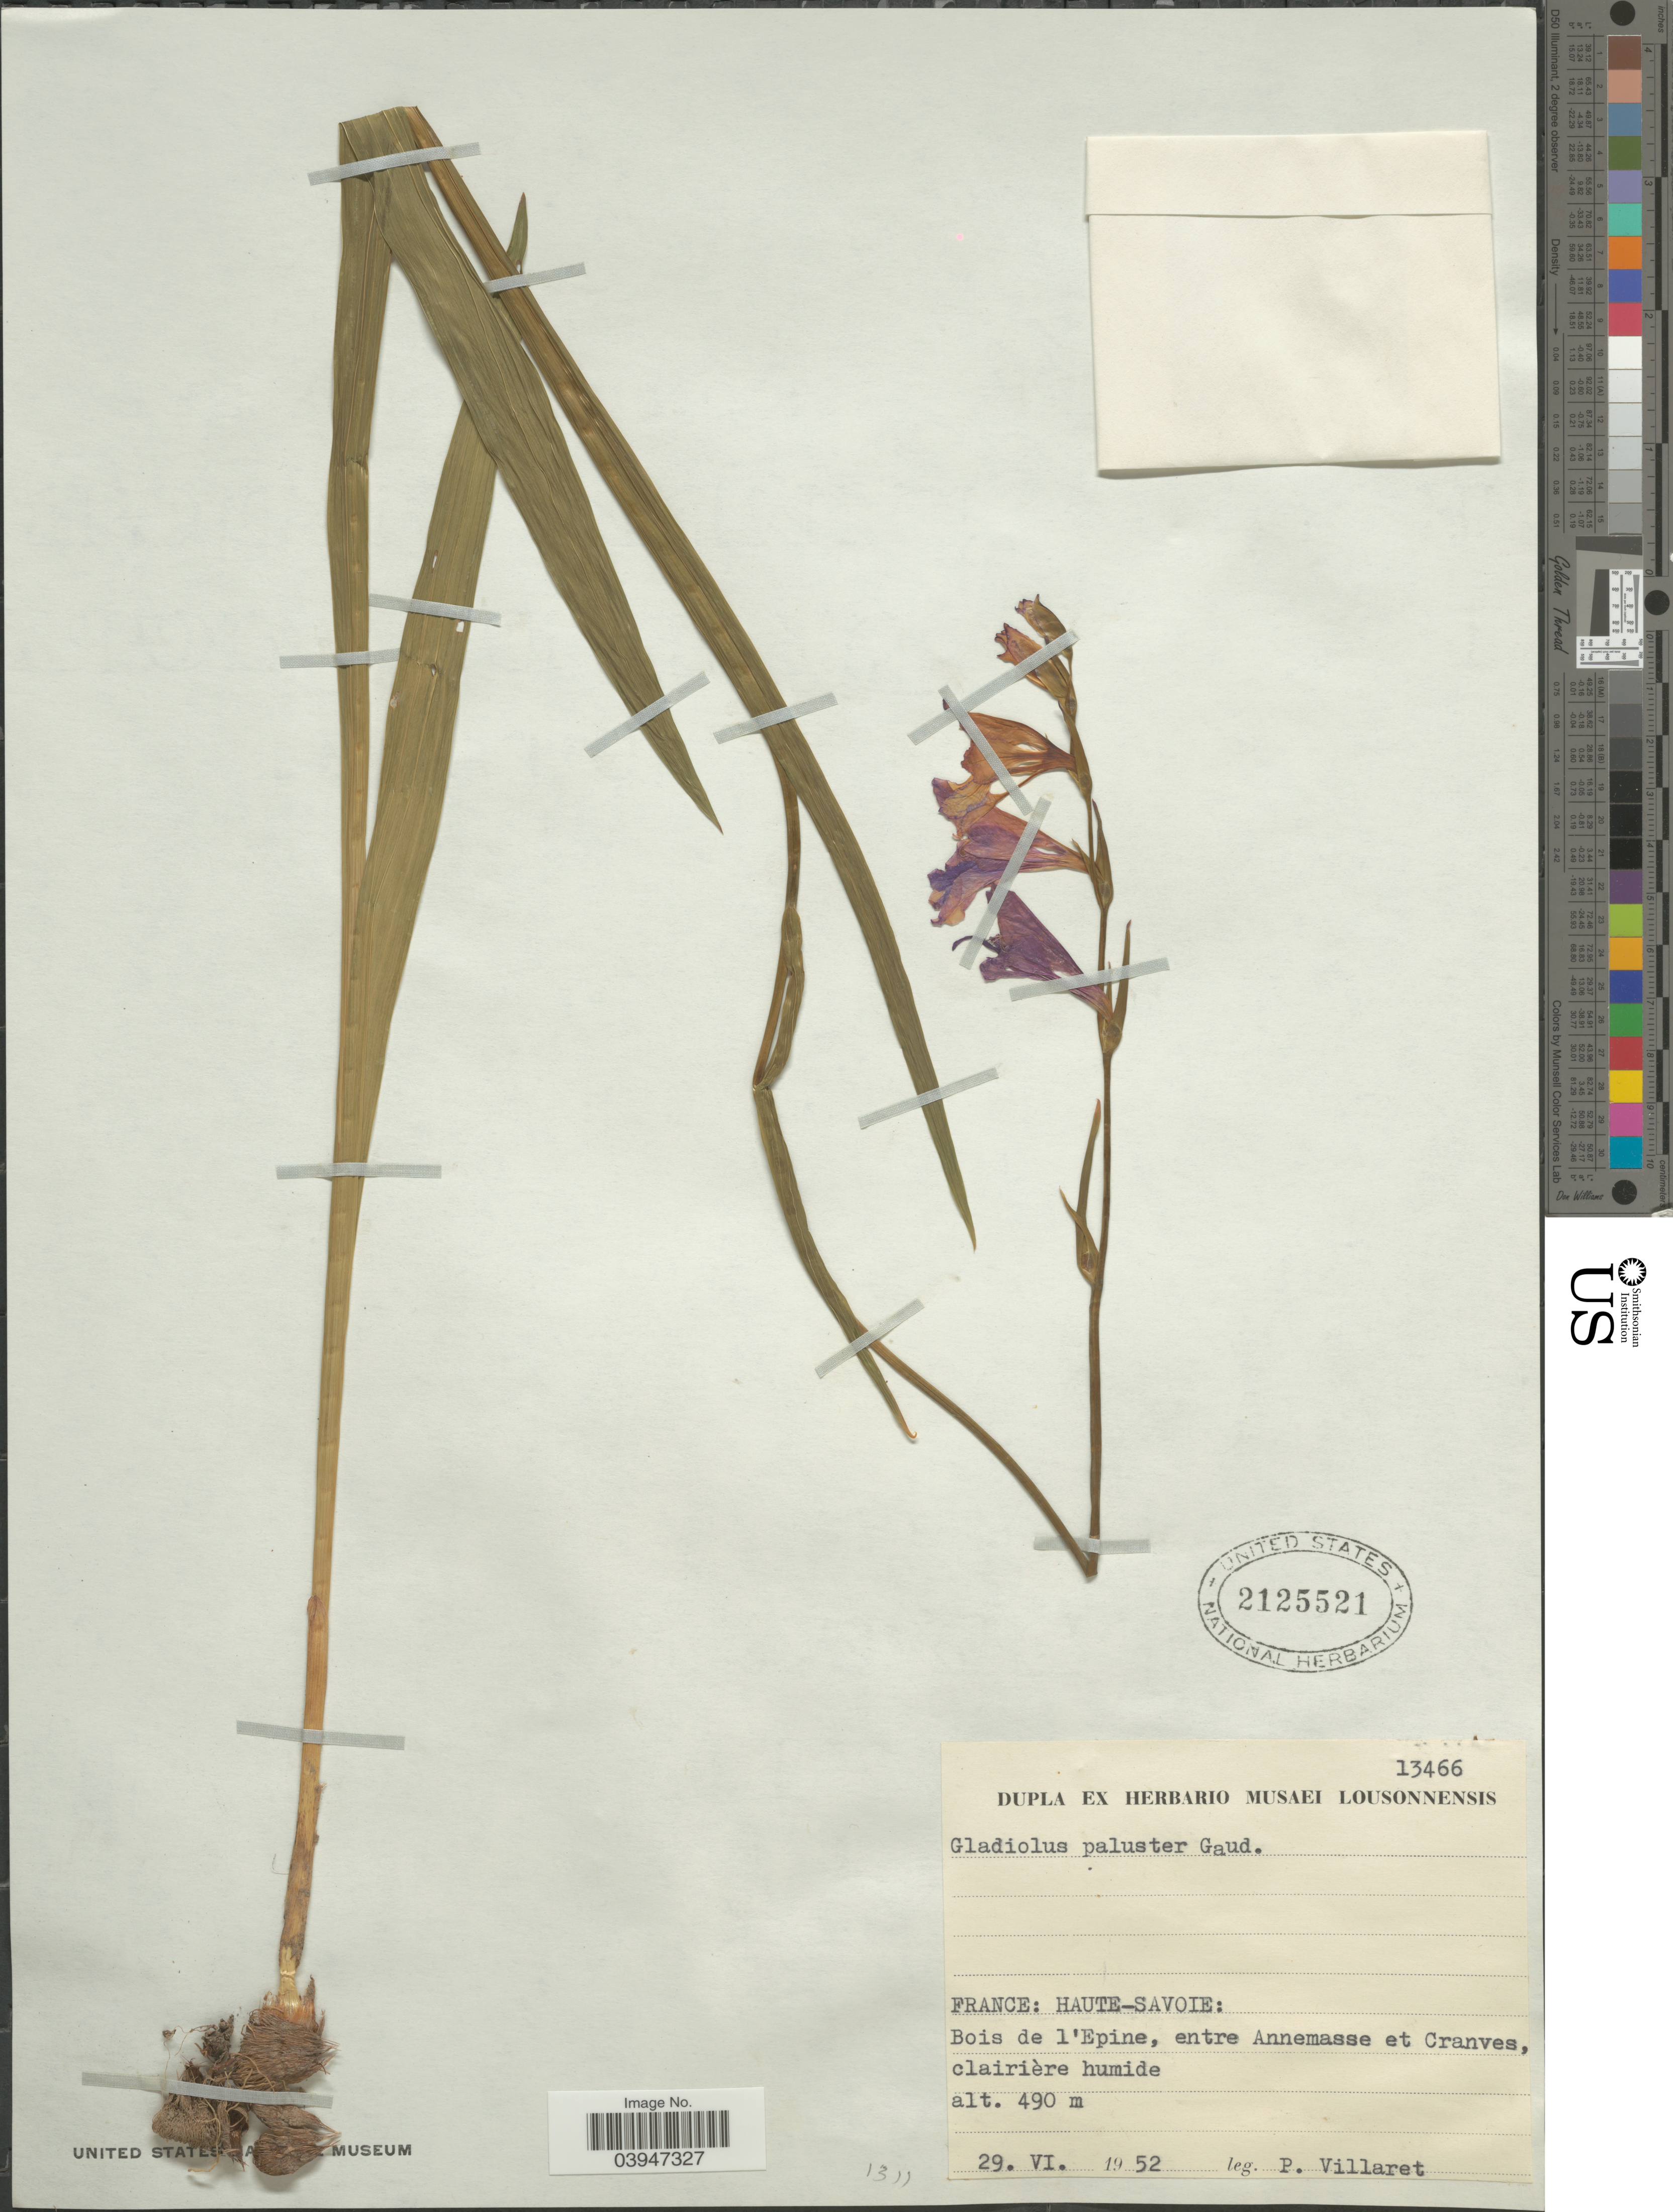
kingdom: Plantae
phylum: Tracheophyta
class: Liliopsida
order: Asparagales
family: Iridaceae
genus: Gladiolus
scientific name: Gladiolus palustris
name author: Gaudin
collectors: P. Villaret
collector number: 13466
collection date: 1952-06-29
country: France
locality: Haute-Savoie: Bois de l'Epine, entre Annemasse et Cranves, clairière humide.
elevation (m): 490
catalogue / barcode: US 2125521